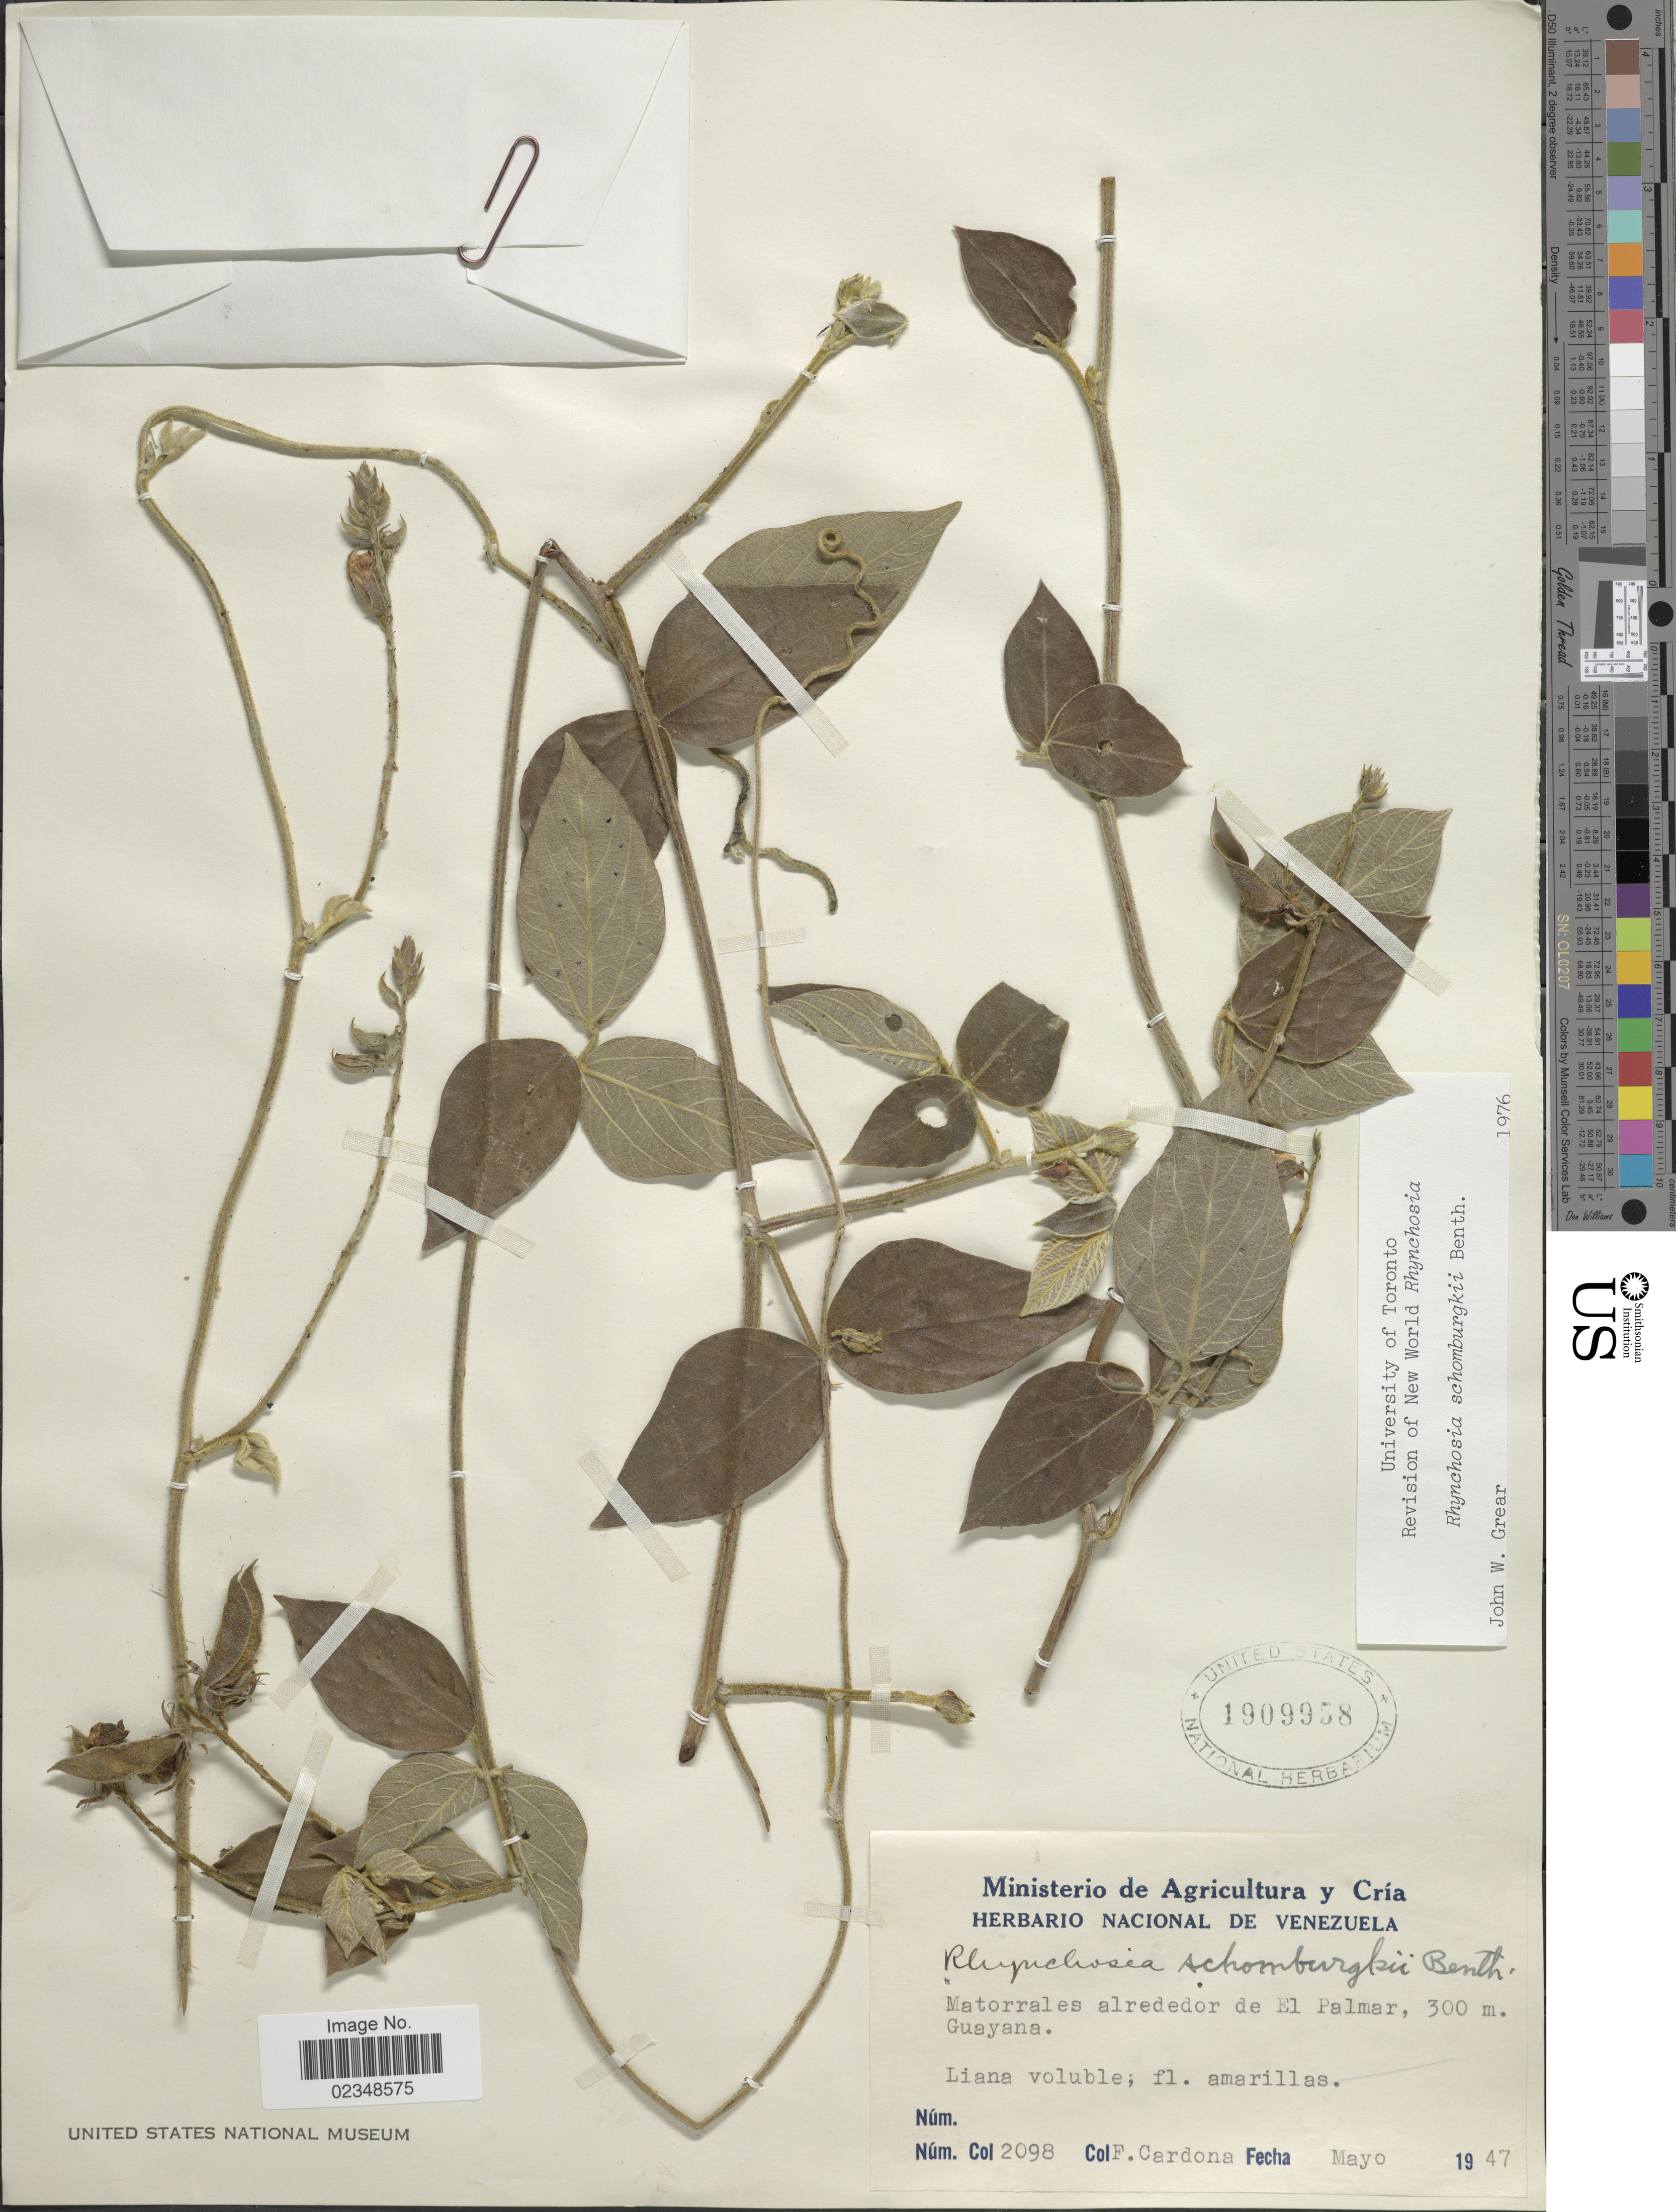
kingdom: Plantae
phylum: Tracheophyta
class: Magnoliopsida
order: Fabales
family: Fabaceae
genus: Rhynchosia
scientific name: Rhynchosia schomburgkii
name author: Benth. in Mart.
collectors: F. Cardona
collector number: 2098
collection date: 1947-05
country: Guyana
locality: Matorrales alrededor de El Palmar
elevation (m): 300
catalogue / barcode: US 1909958